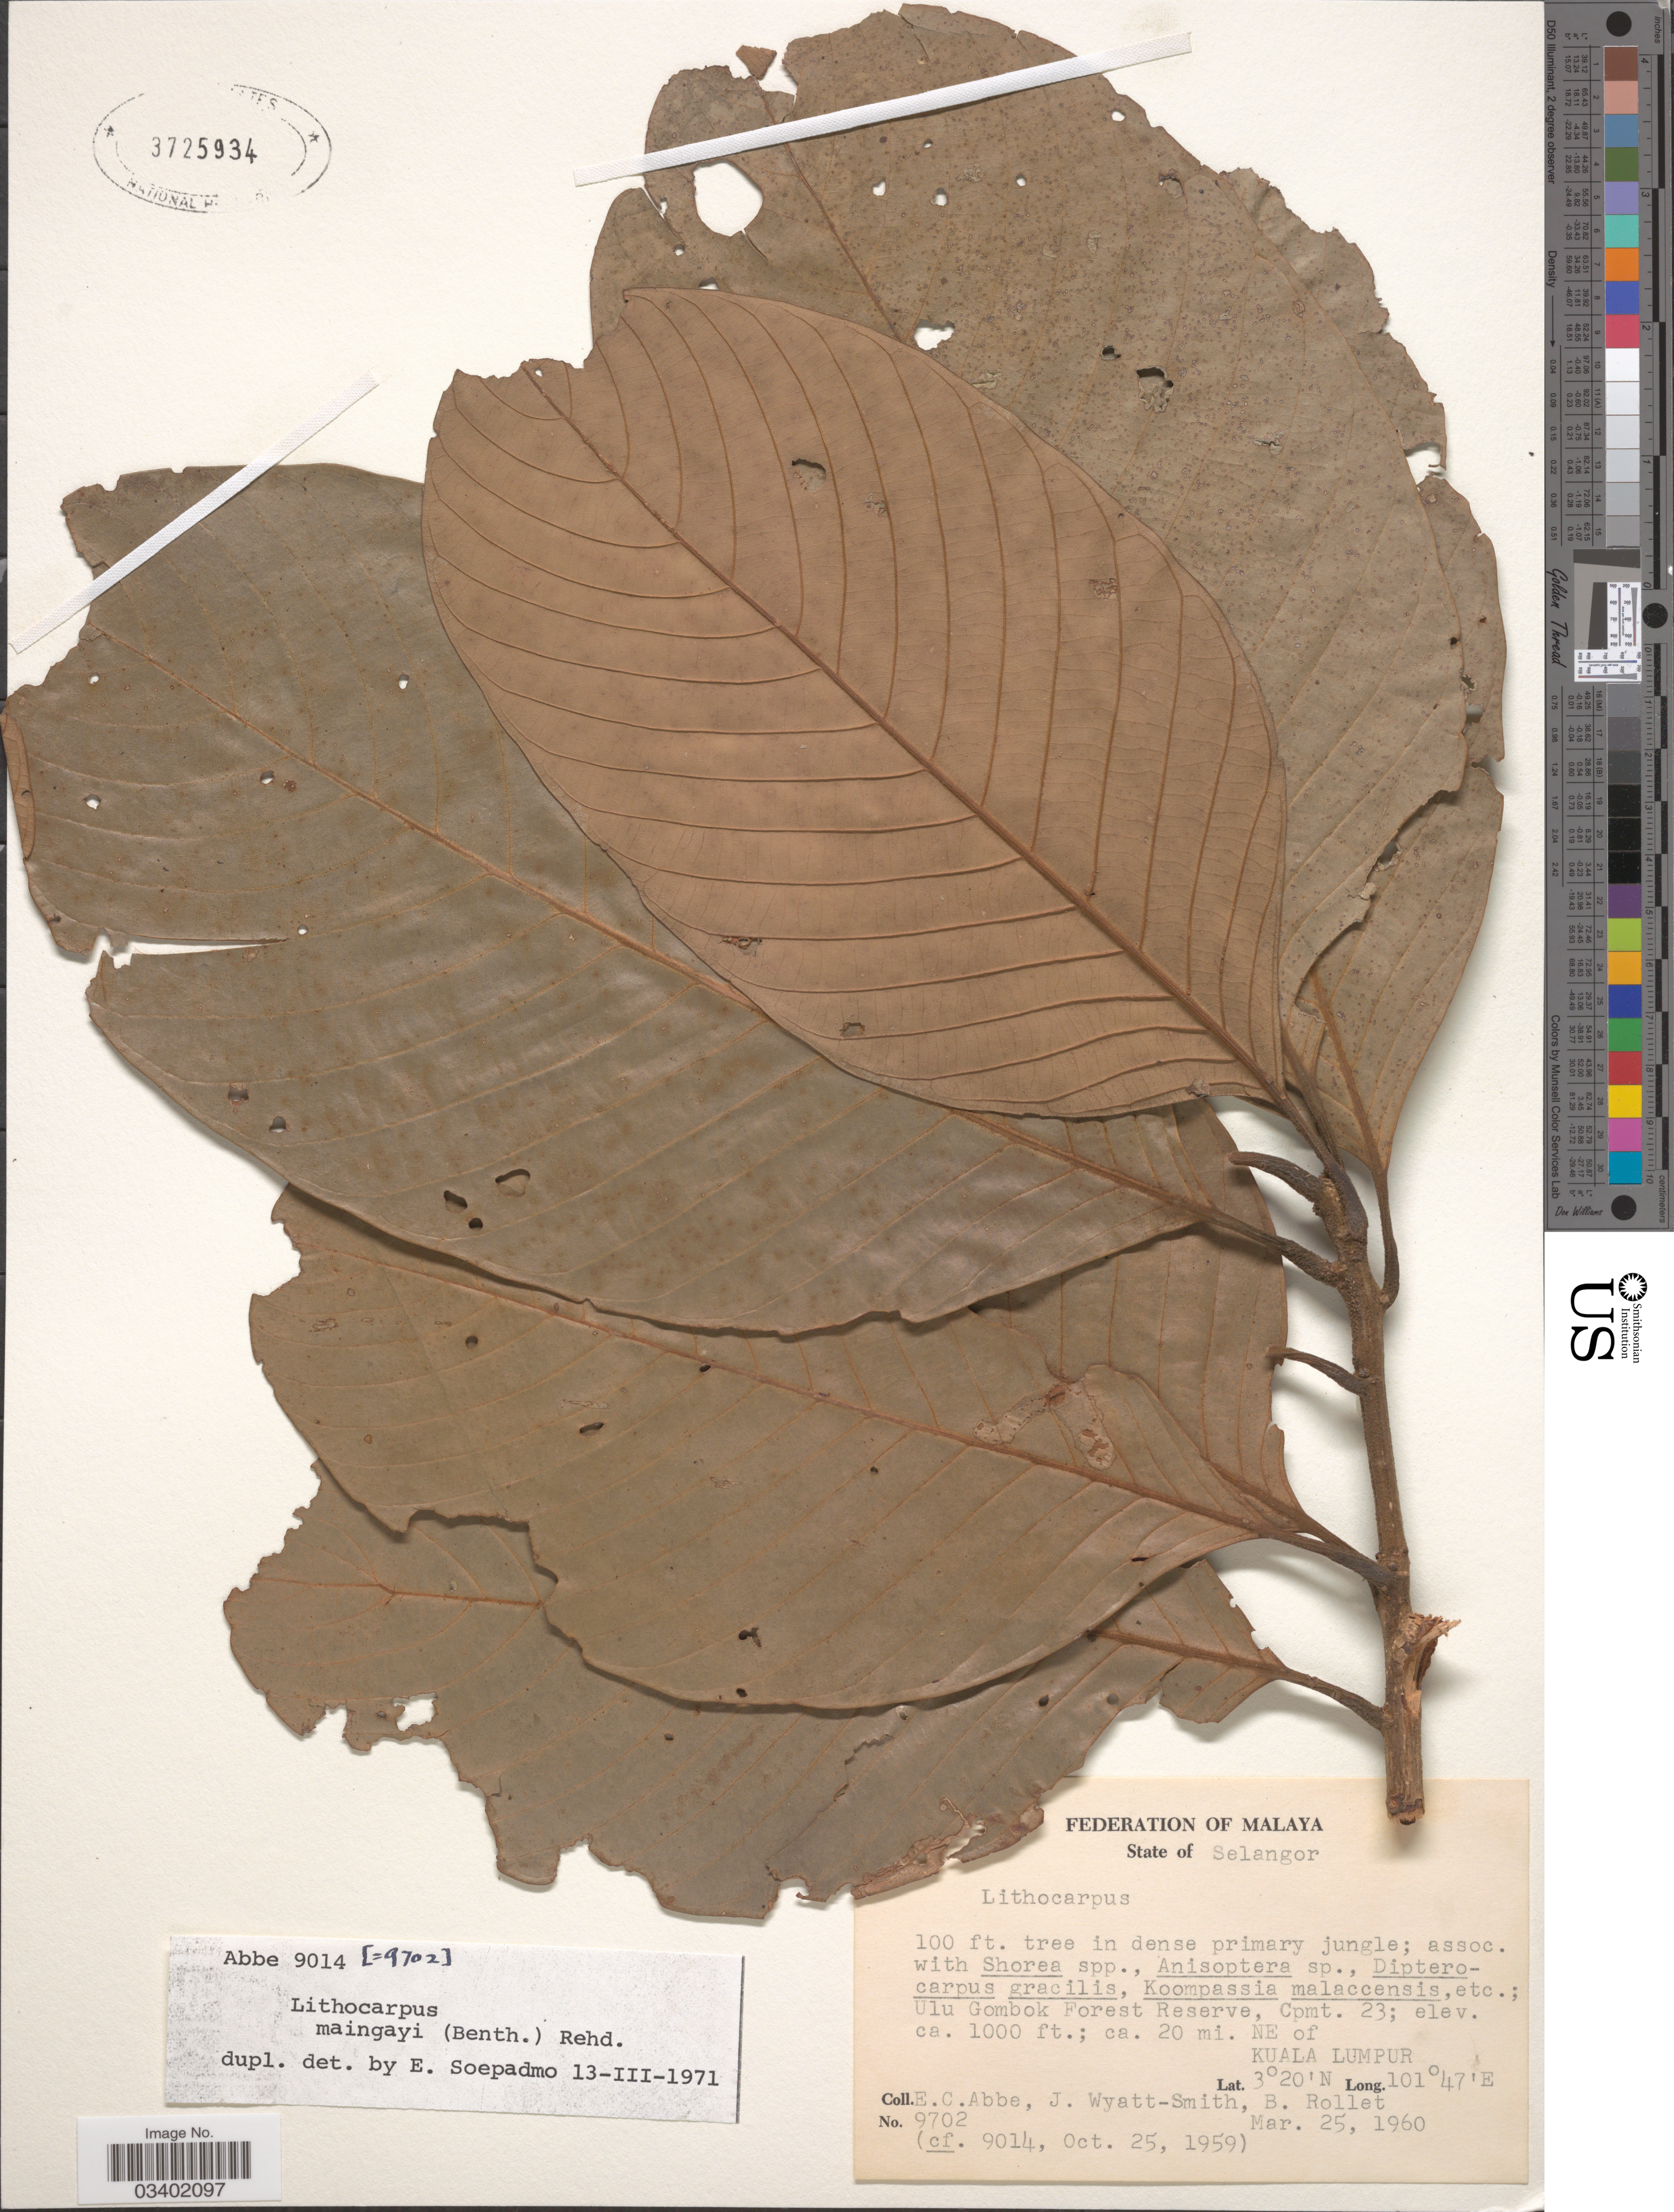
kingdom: Plantae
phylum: Tracheophyta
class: Magnoliopsida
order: Fagales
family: Fagaceae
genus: Lithocarpus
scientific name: Lithocarpus maingayi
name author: (Benth.) Rehder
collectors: E. C. Abbe, J. Wyatt-Smith & B. Rollet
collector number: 9702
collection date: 1960-03-25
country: Malaysia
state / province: Selangor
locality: Federation of Malaya. Ulu Gombok Forest Reserve, Cpmt. 23; ca. 20 mi. NE of Kuala Lumpur.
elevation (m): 305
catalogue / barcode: US 3725934